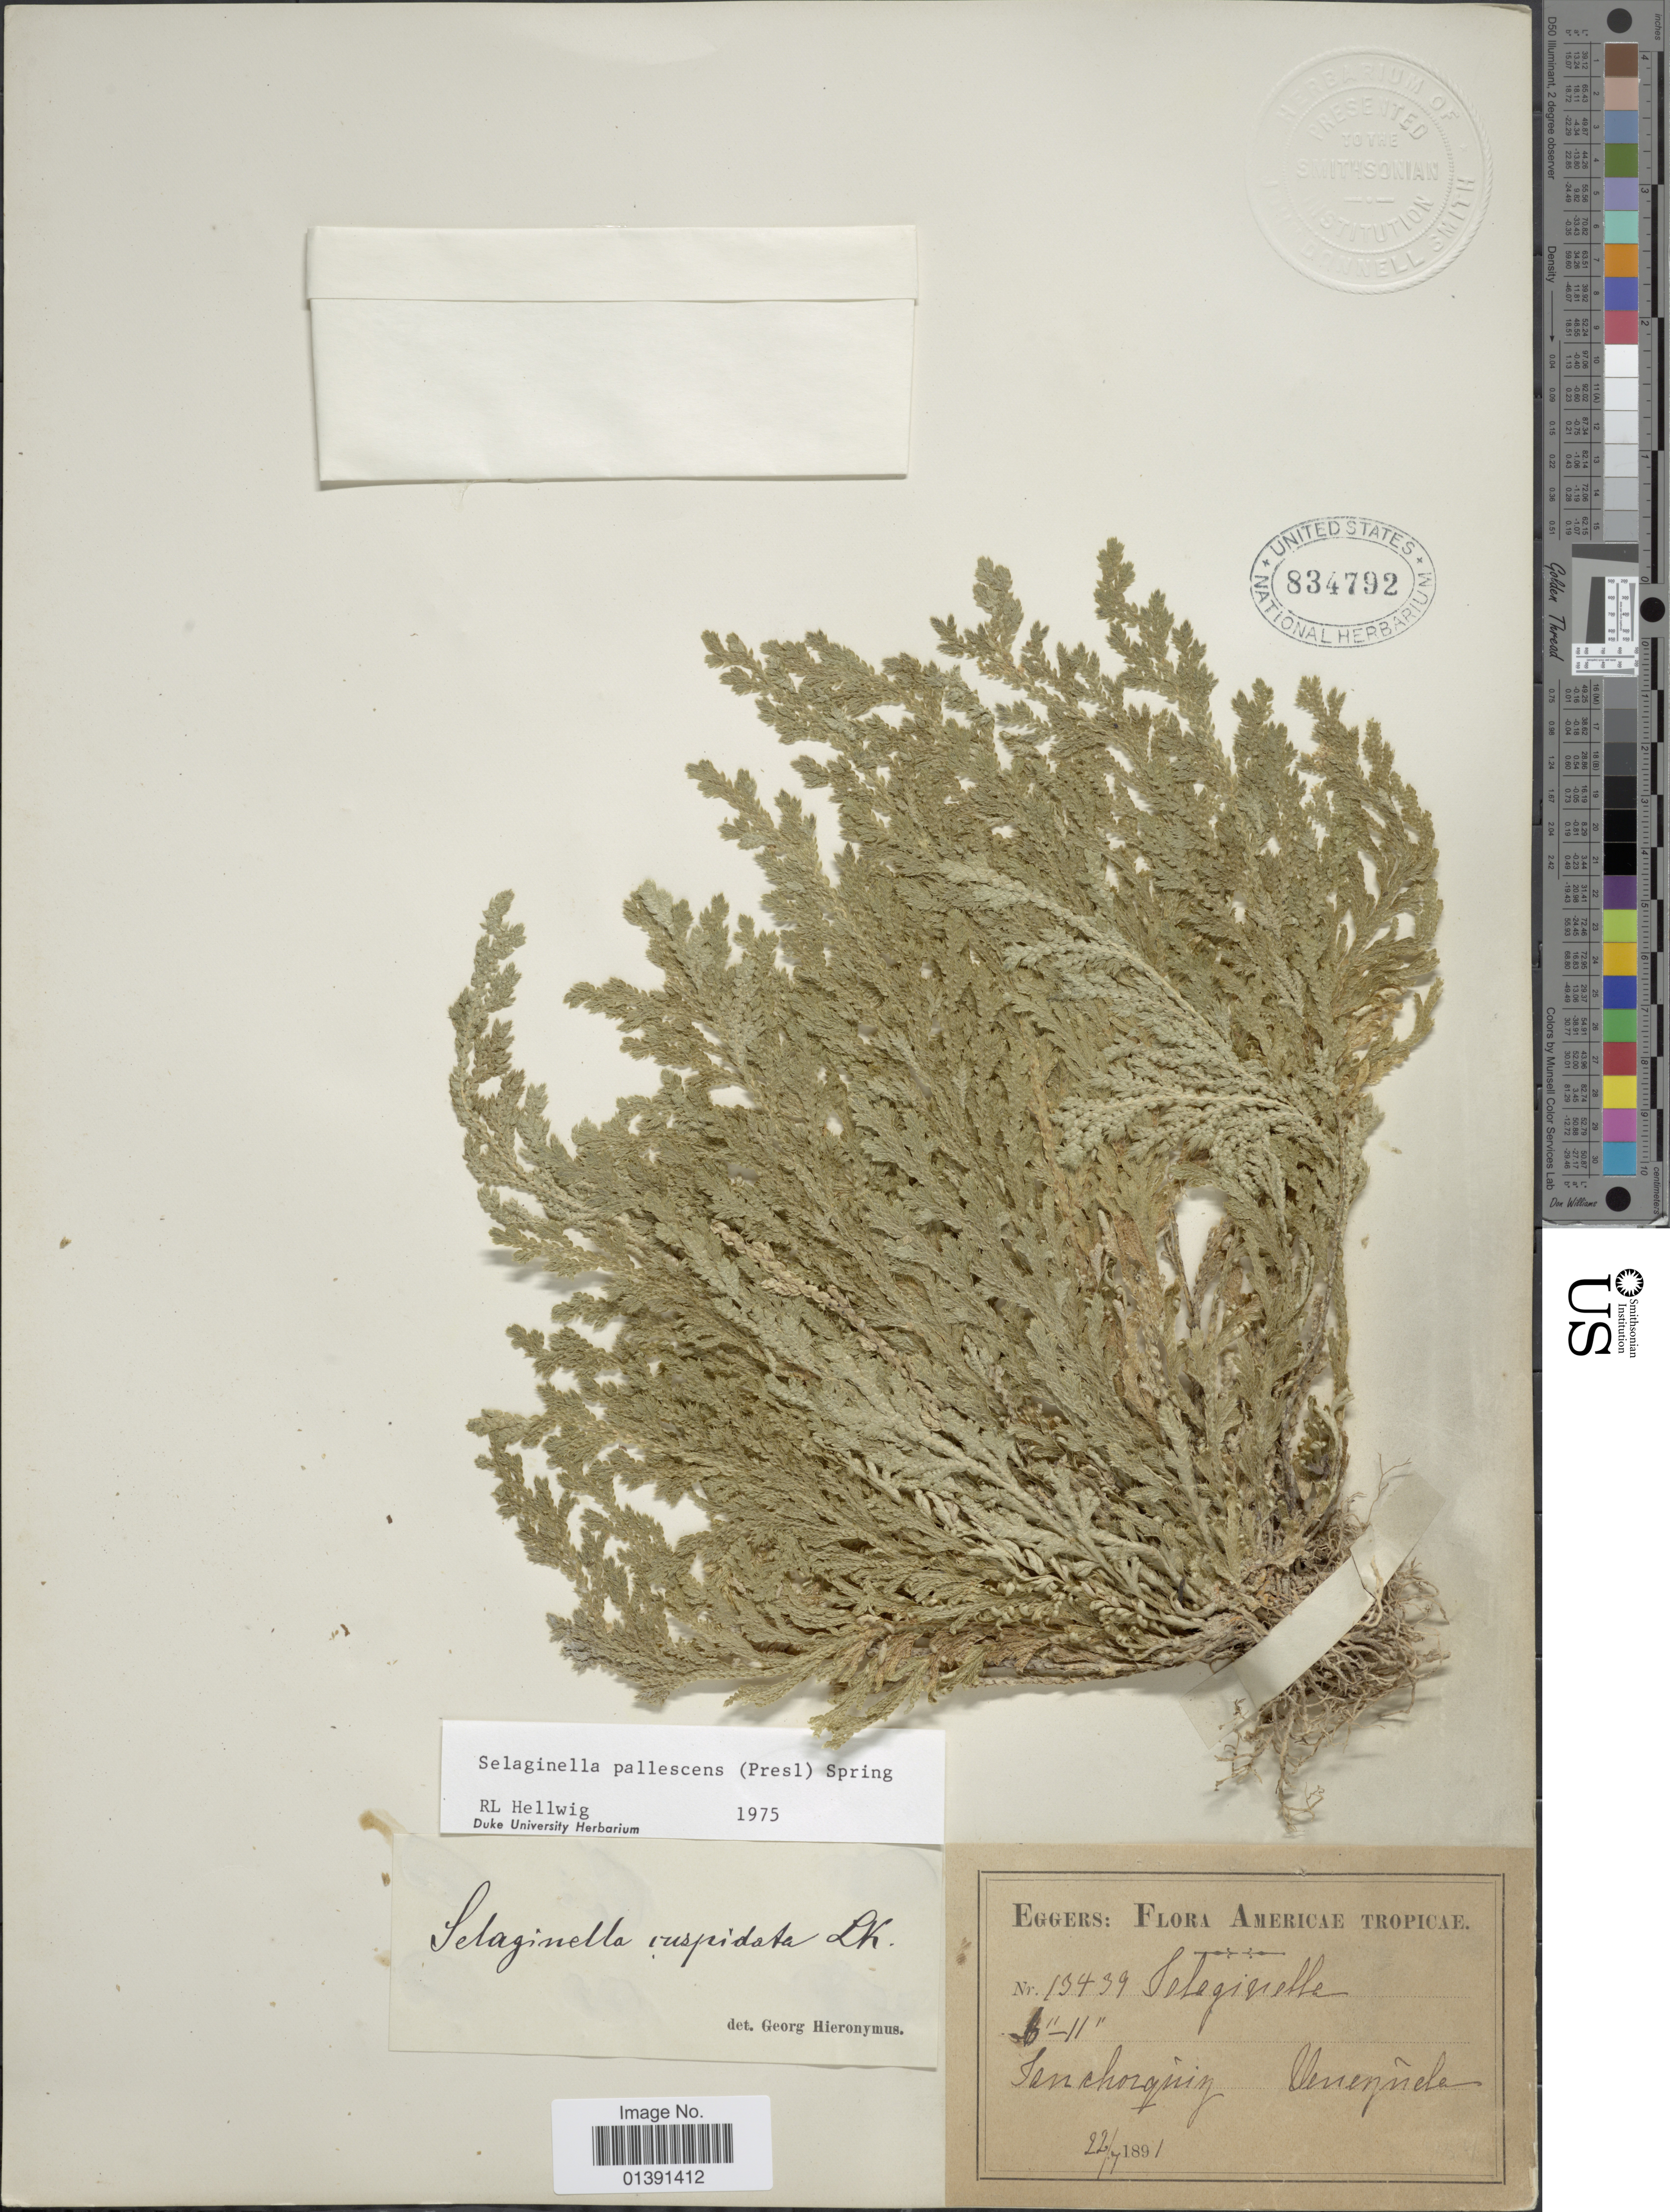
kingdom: Plantae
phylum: Tracheophyta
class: Lycopodiopsida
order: Selaginellales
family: Selaginellaceae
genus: Selaginella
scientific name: Selaginella pallescens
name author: (C. Presl) Spring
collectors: -. Eggers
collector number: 13439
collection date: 1891-07-22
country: Venezuela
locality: Sanchorquiz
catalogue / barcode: US 834792